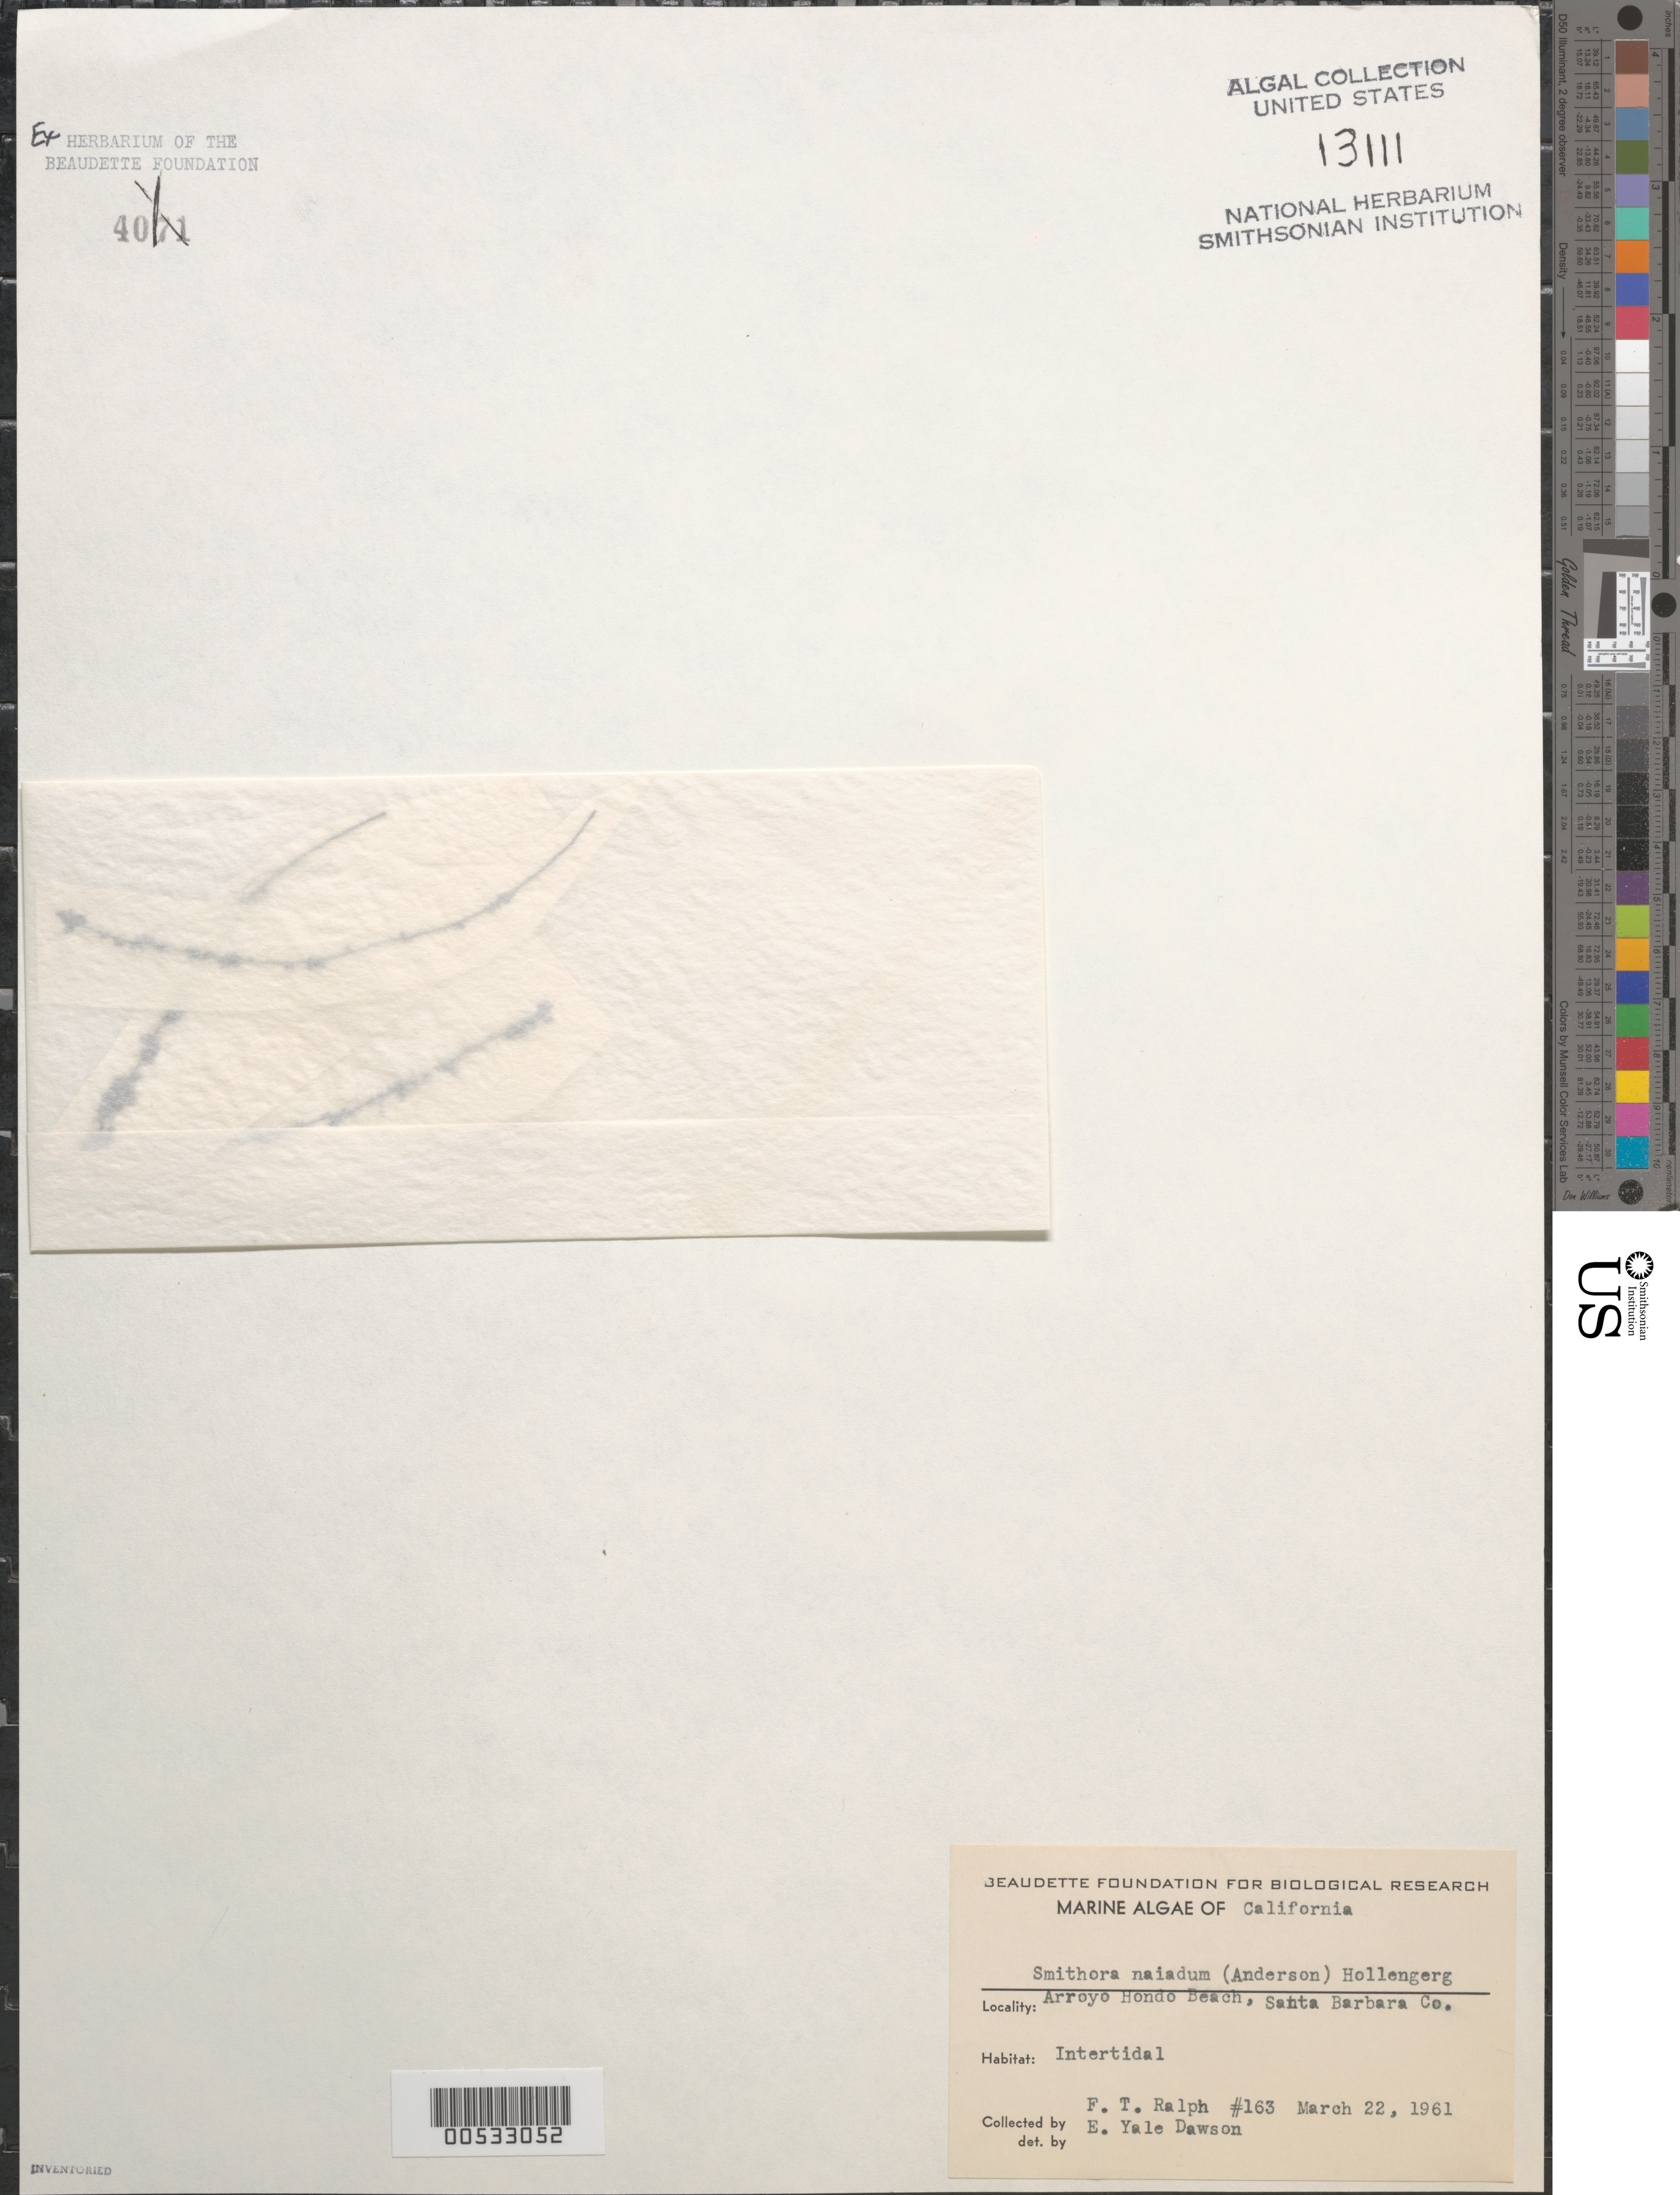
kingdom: Plantae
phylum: Rhodophyta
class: Compsopogonophyceae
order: Erythropeltidales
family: Erythrotrichiaceae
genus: Smithora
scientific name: Smithora naiadum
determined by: Dawson, E. Y.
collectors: F. Ralph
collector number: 163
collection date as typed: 22 Mar 1961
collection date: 1961-03-22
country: United States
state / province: California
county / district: Santa Barbara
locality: Arroyo Honda Beach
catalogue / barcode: US 13111